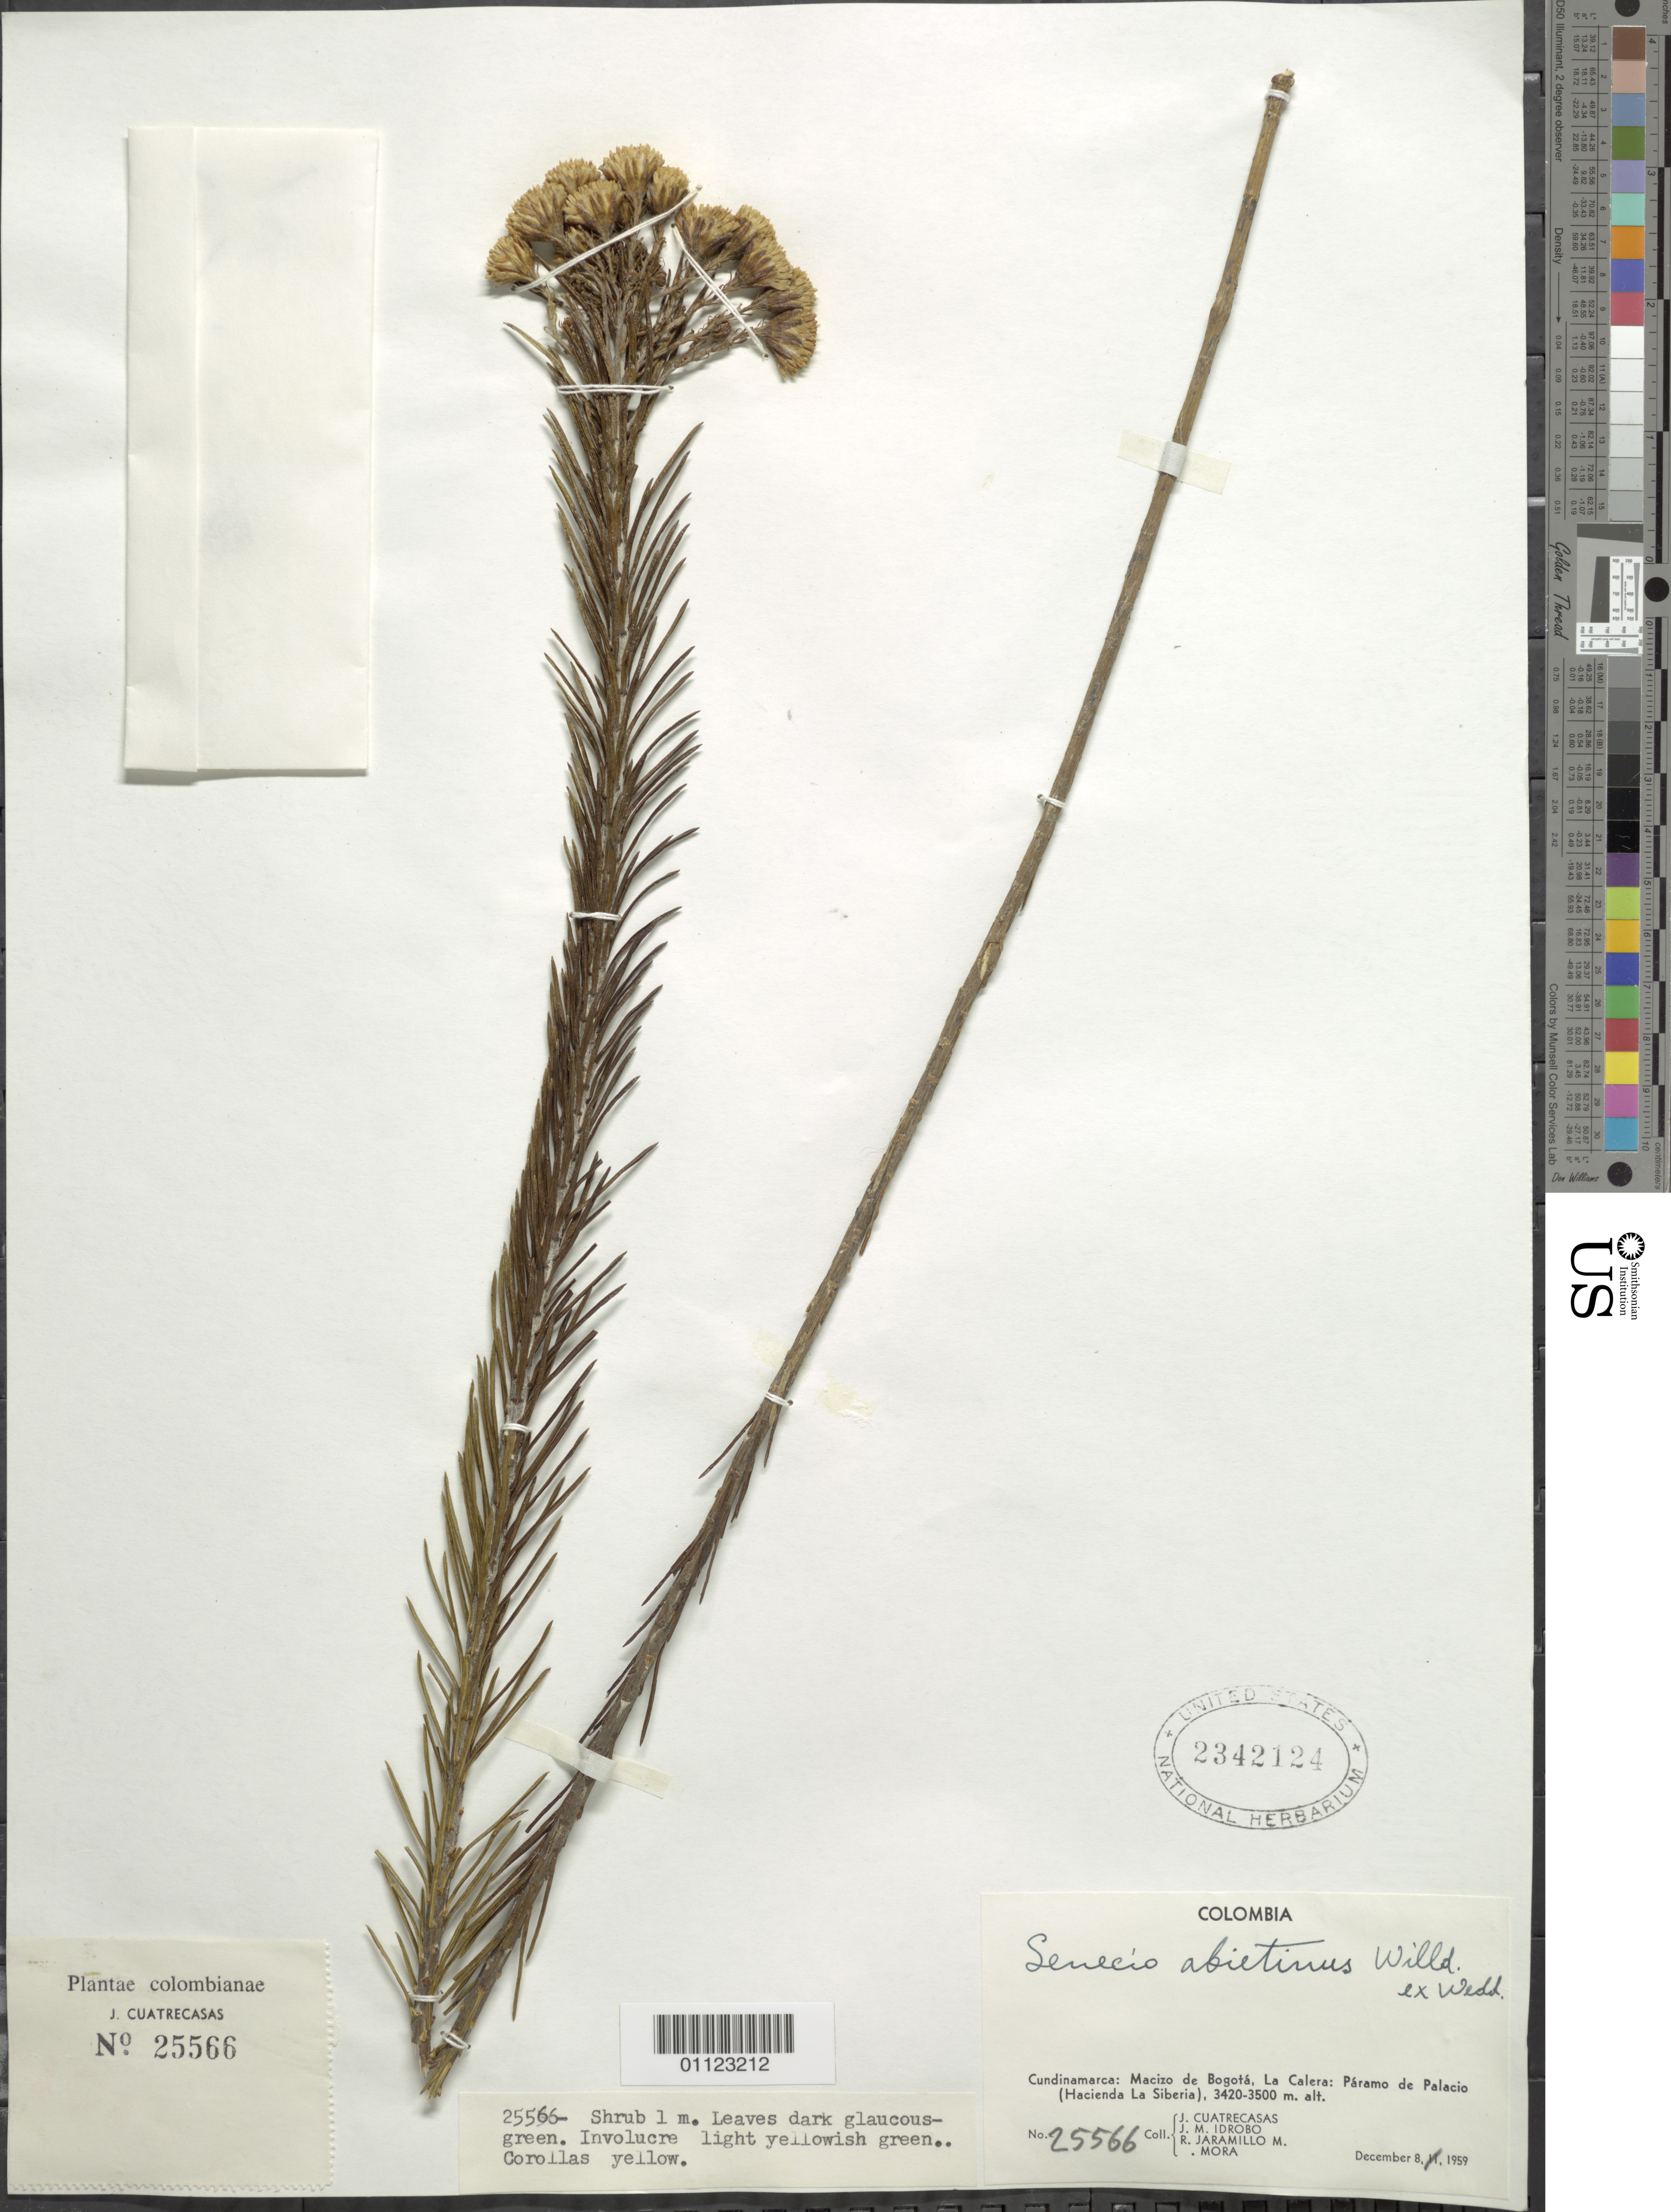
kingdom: Plantae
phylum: Tracheophyta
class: Magnoliopsida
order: Asterales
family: Asteraceae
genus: Pentacalia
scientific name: Pentacalia abietina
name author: (Willd. ex Wedd.) Cuatrec.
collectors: J. Cuatrecasas, J. M. Idrobo, R. Jaramillo M. & L. Mora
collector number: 25566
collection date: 1959-12-08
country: Colombia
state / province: Cundinamarca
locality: Macizo de Bogotá: La Calera: Páramo de Palacio (Hacienda La Siberia), subparamo.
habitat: Páramo.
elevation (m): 3420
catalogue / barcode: US 2342124